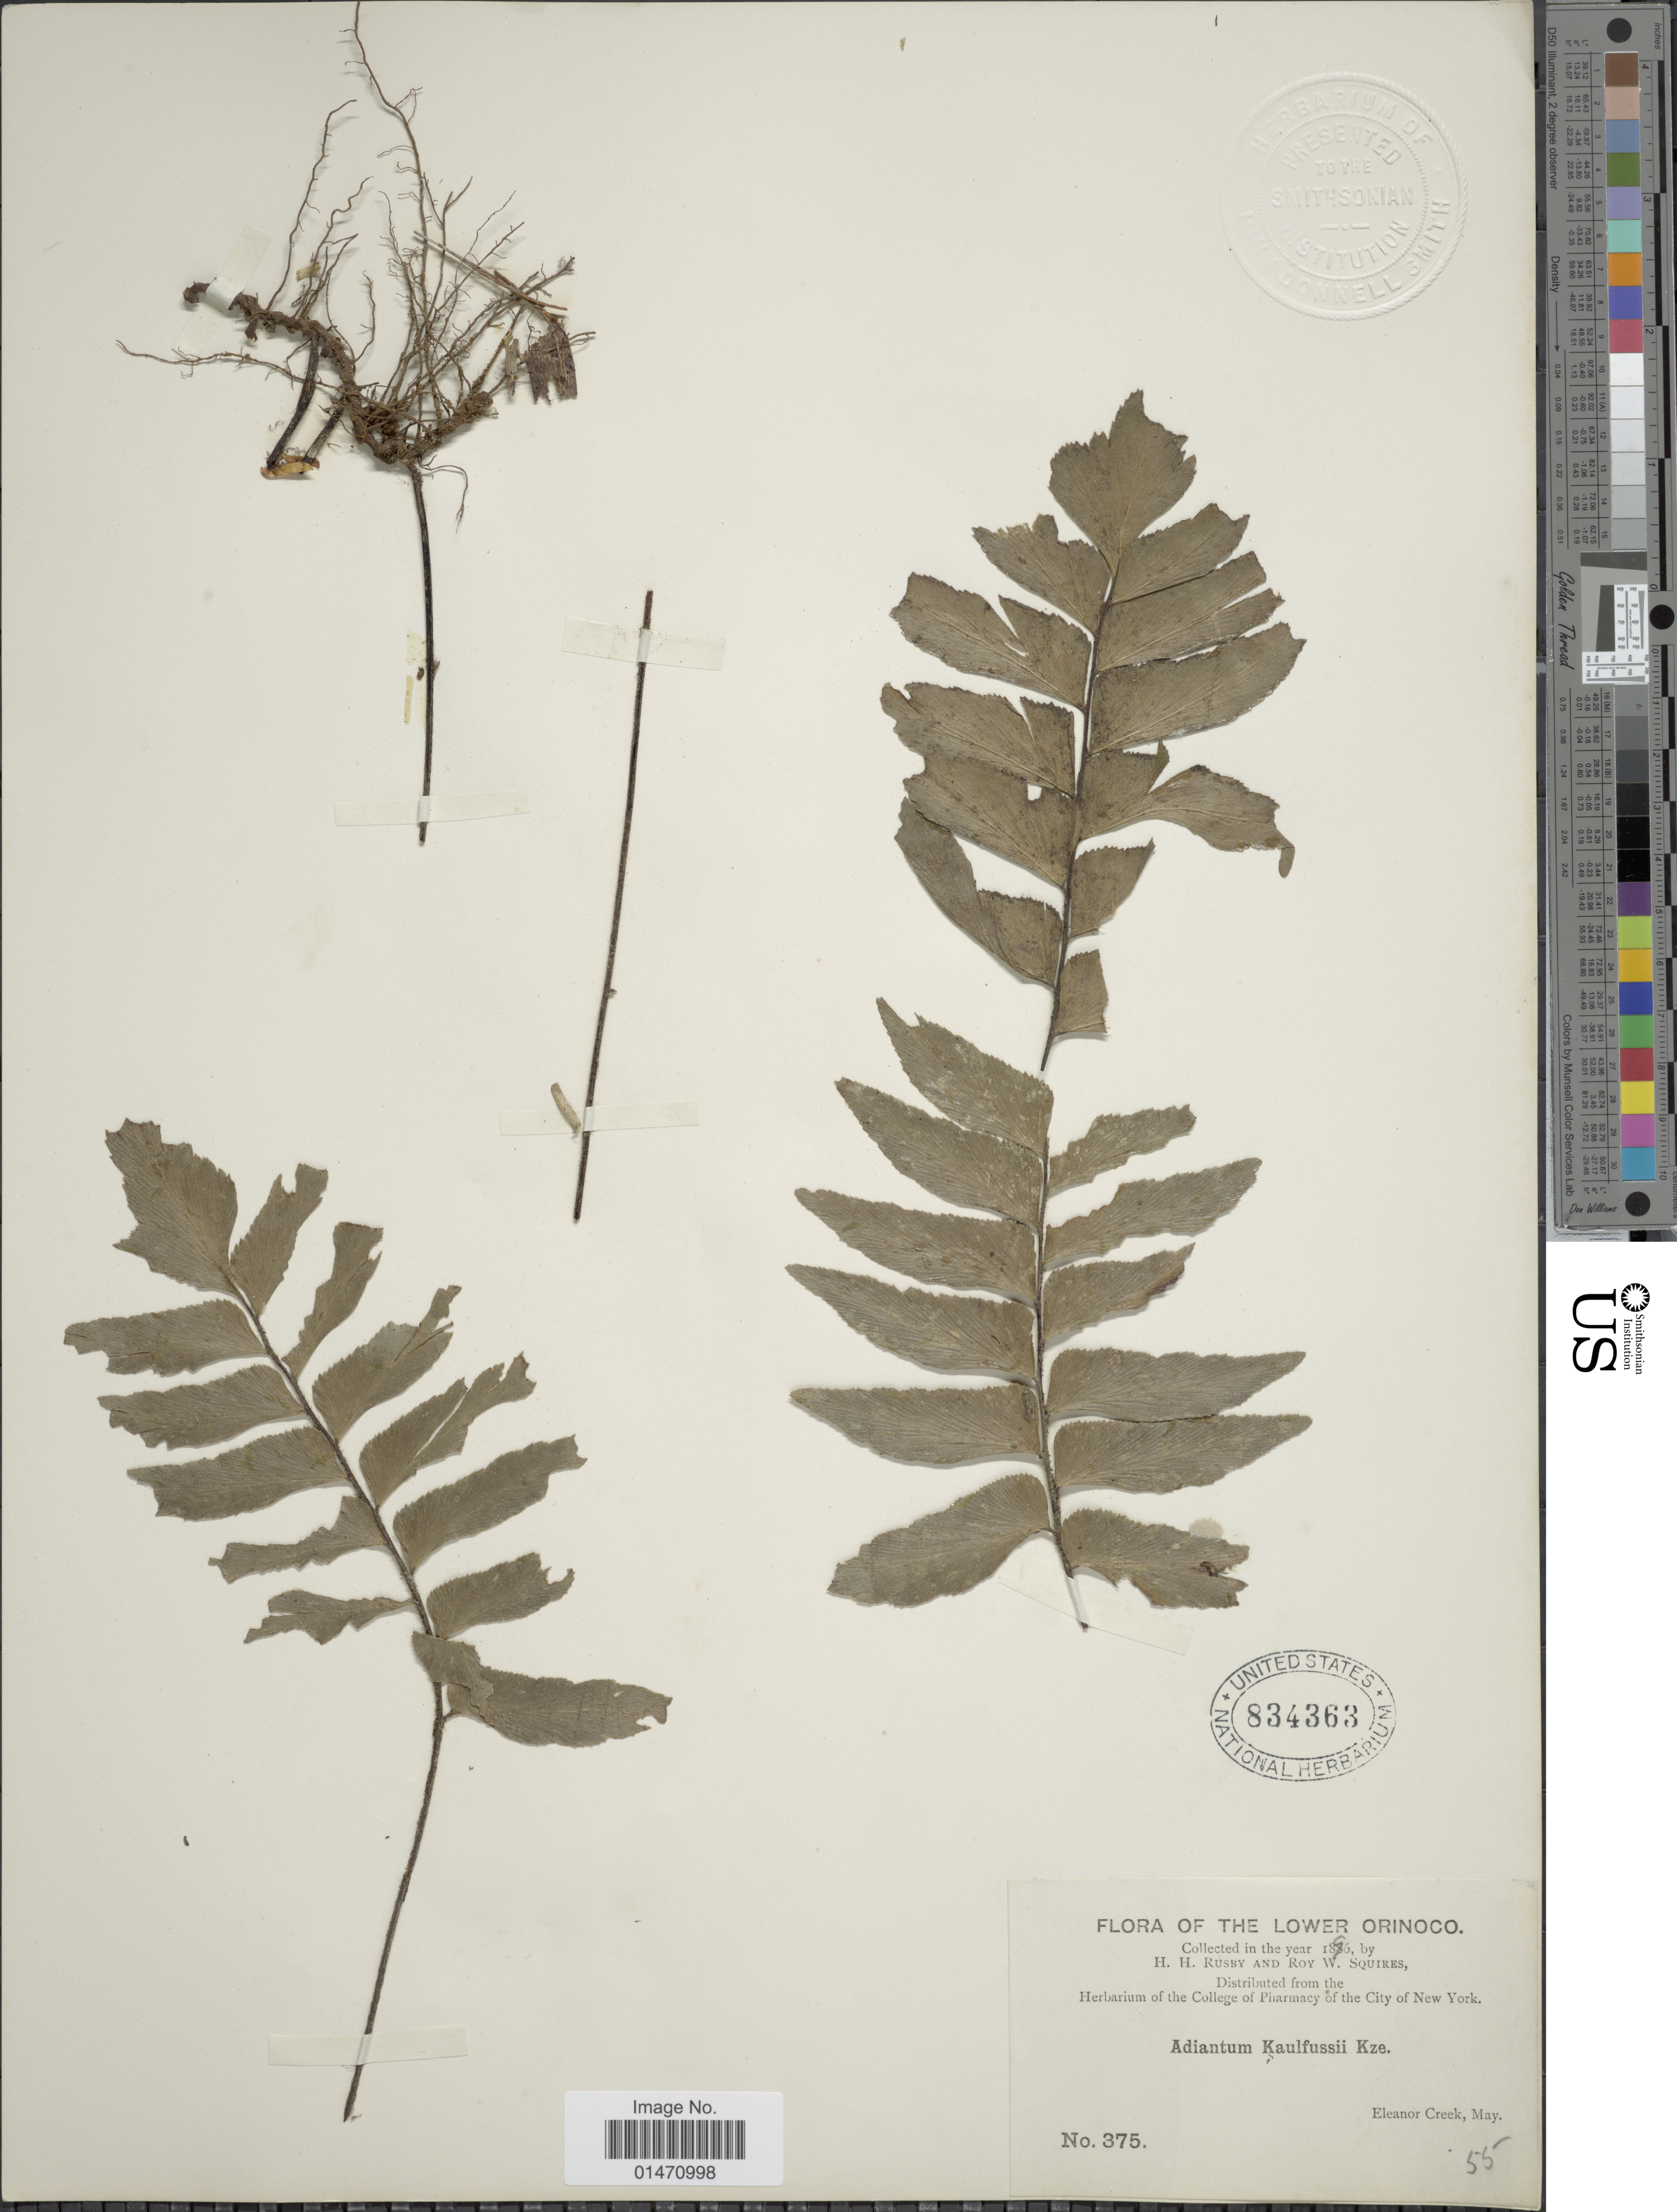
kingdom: Plantae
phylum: Tracheophyta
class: Polypodiopsida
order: Polypodiales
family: Pteridaceae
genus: Adiantum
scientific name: Adiantum petiolatum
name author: Desv.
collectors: H. H. Rusby & R. Squires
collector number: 375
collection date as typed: May 1896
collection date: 1896-05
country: Venezuela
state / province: Delta Amacuro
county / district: Antonio Díaz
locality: Lower Orinoco, Eleanor Creek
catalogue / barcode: US 834363